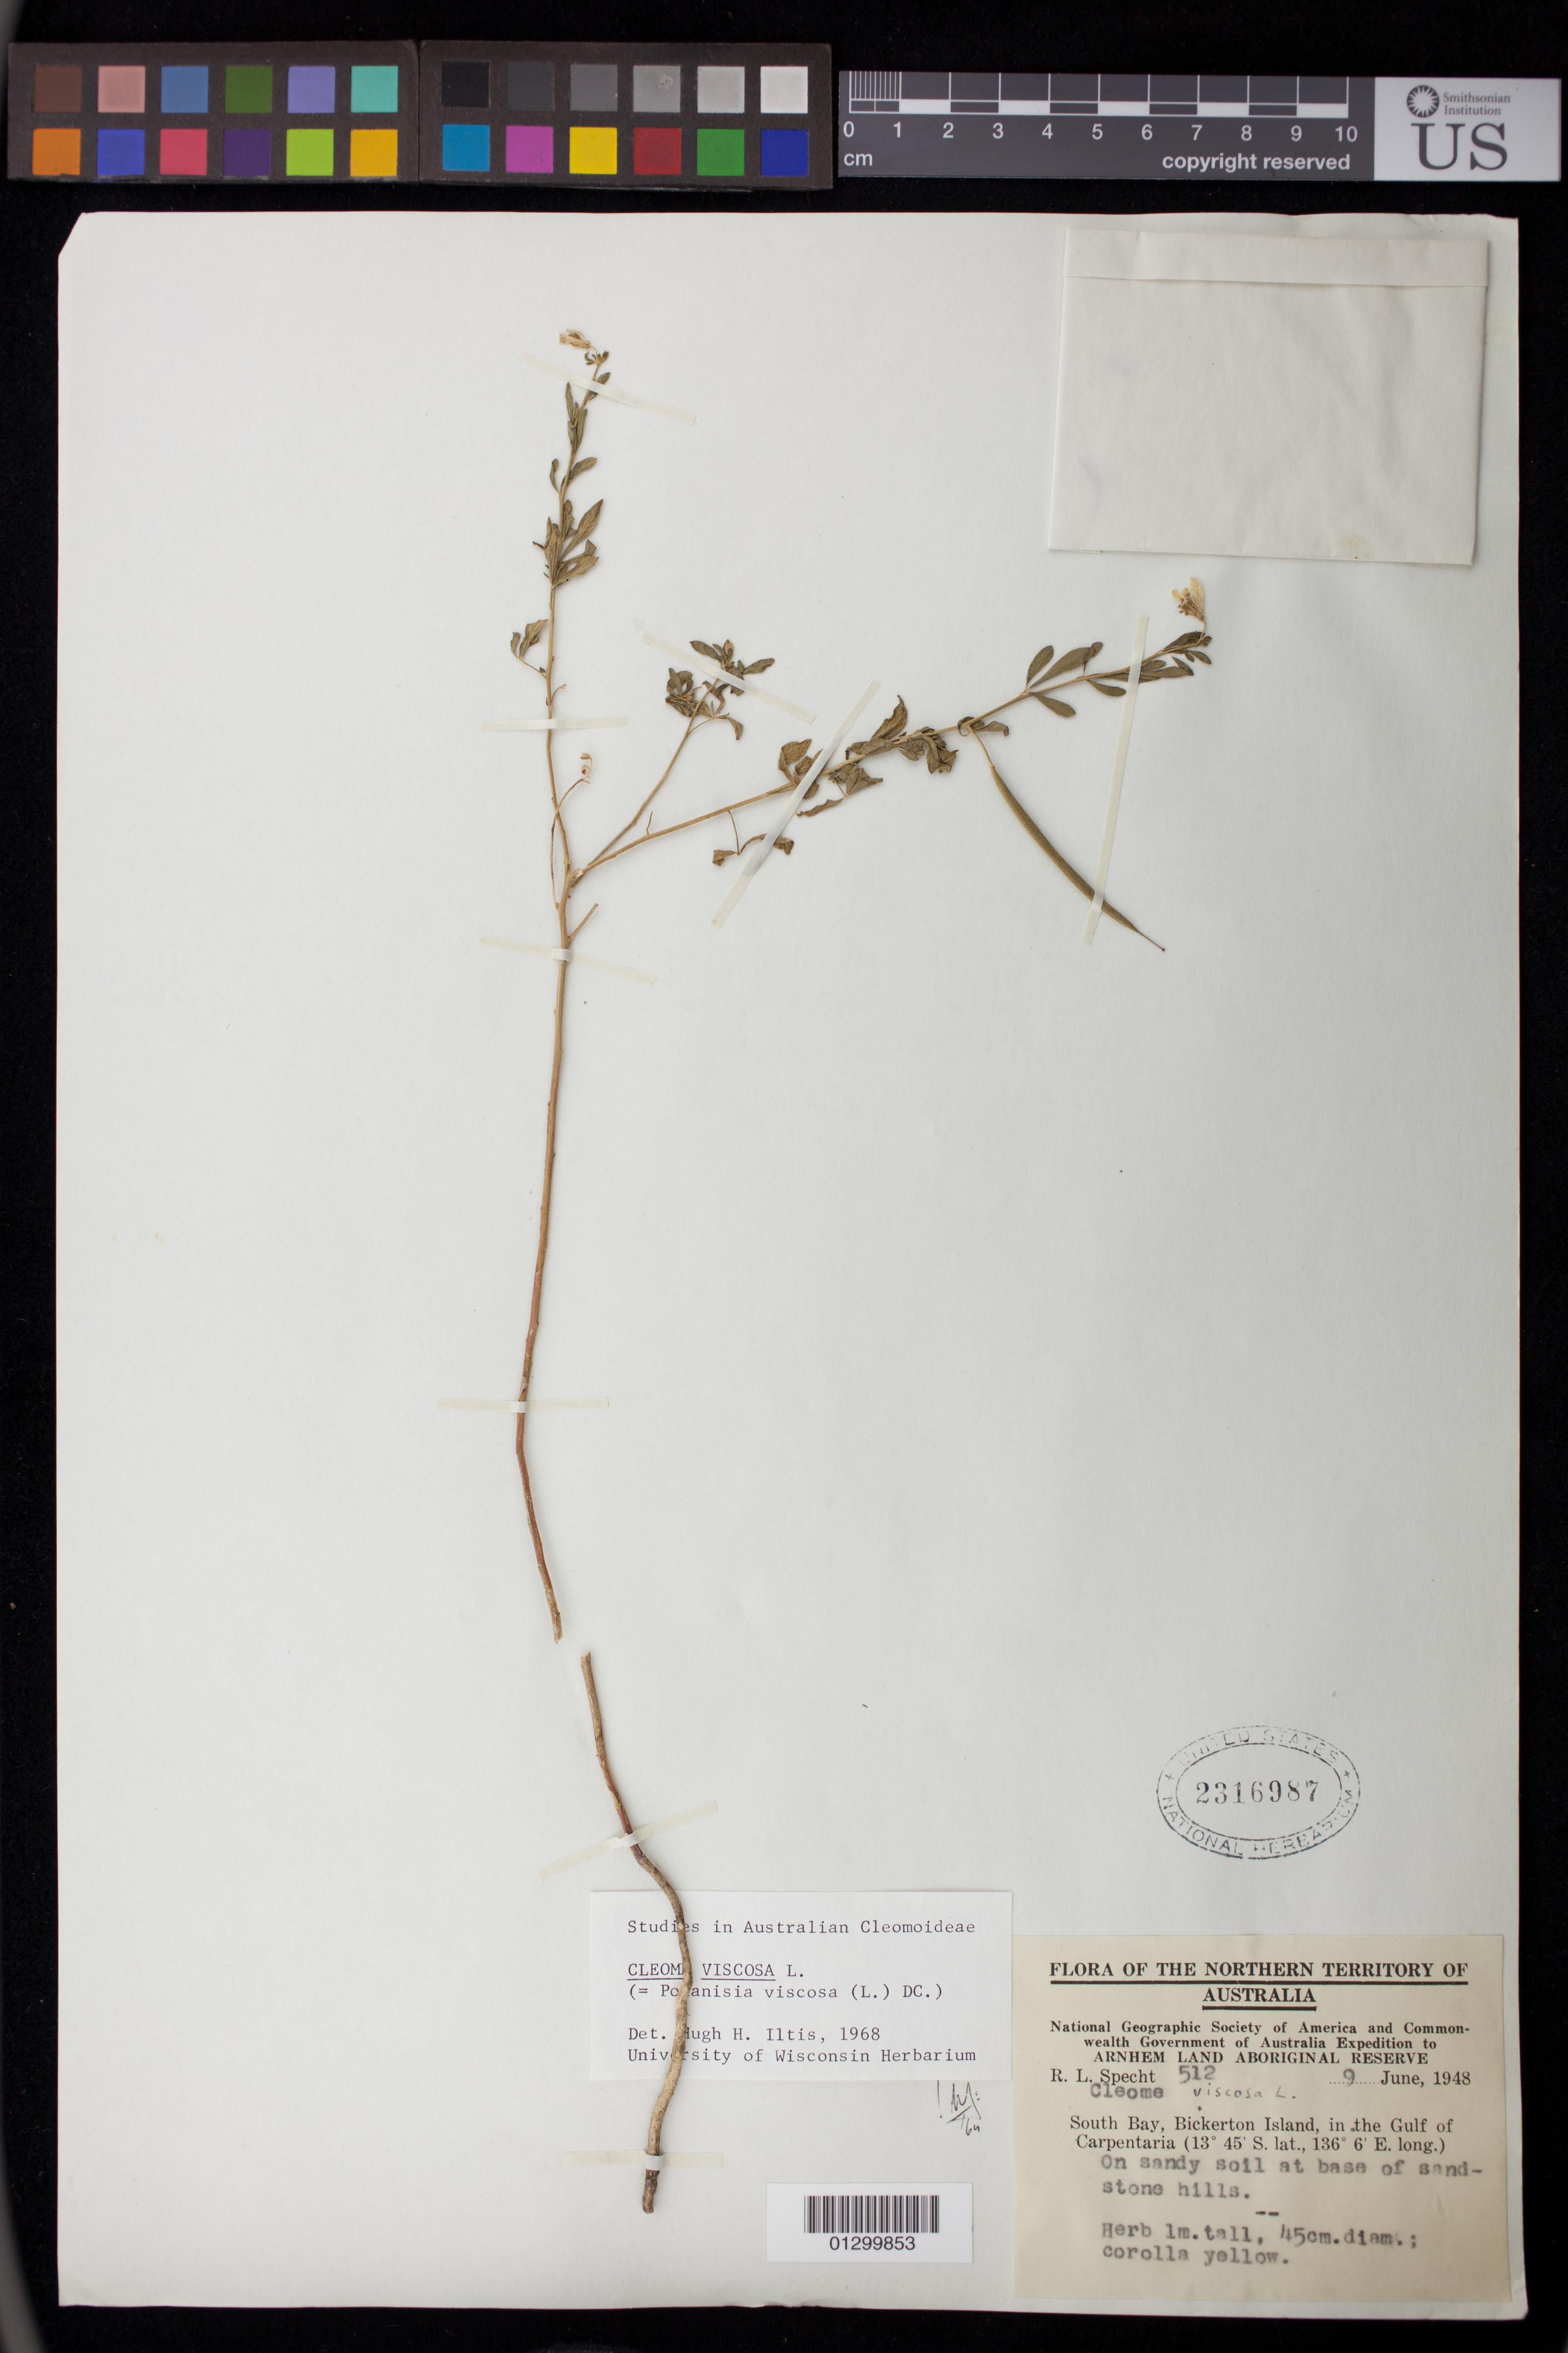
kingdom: Plantae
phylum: Tracheophyta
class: Magnoliopsida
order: Brassicales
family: Cleomaceae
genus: Arivela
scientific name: Arivela viscosa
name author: (L.) Raf.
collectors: R. L. Specht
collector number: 512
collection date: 1948-06-09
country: Australia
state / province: Northern Territory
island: Bickerton Island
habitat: On sandy soil at base of sandstone hills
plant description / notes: Herb 1 m. tall; 45 cm. diam.; corolla yellow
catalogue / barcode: US 2316987